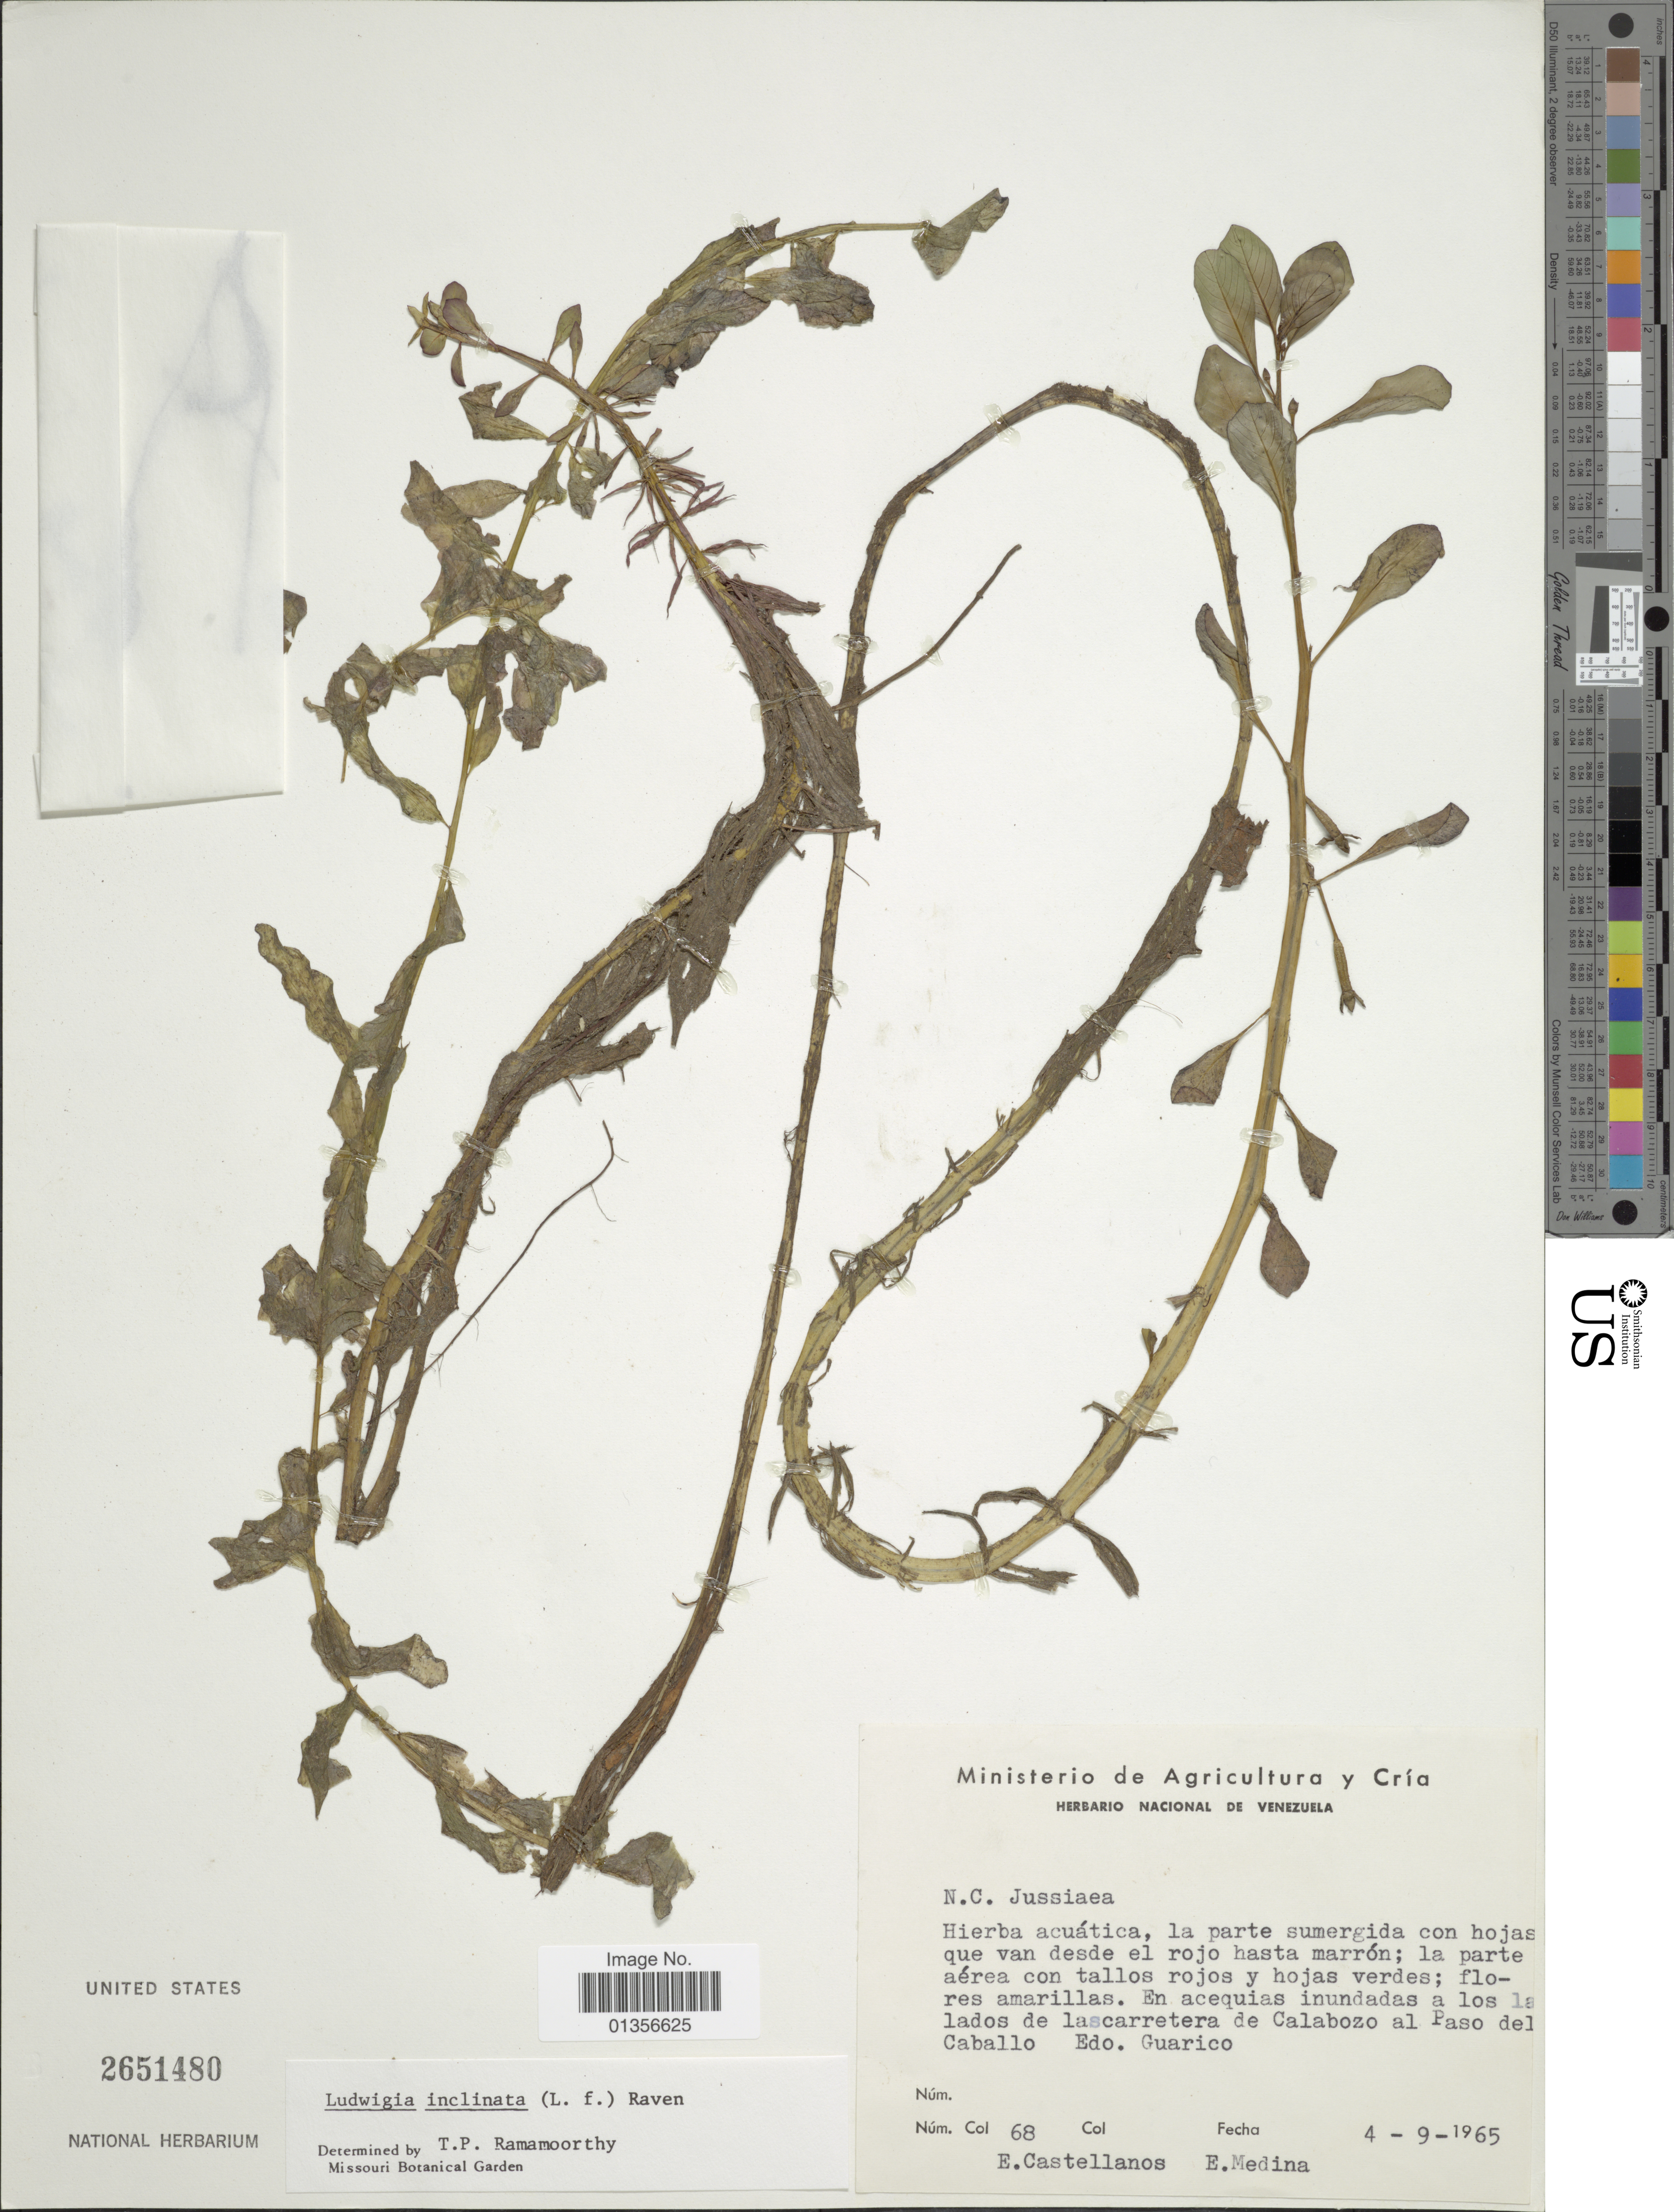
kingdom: Plantae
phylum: Tracheophyta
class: Magnoliopsida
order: Myrtales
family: Onagraceae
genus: Ludwigia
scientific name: Ludwigia inclinata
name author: (L. f.) M. Gómez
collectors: E. Castellanos & E. Medina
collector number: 68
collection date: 1965-09-04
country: Venezuela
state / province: Guárico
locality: En acequias inundadas a los lados de las carretera de Calabozo al Paso del Caballo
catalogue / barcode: US 2651480